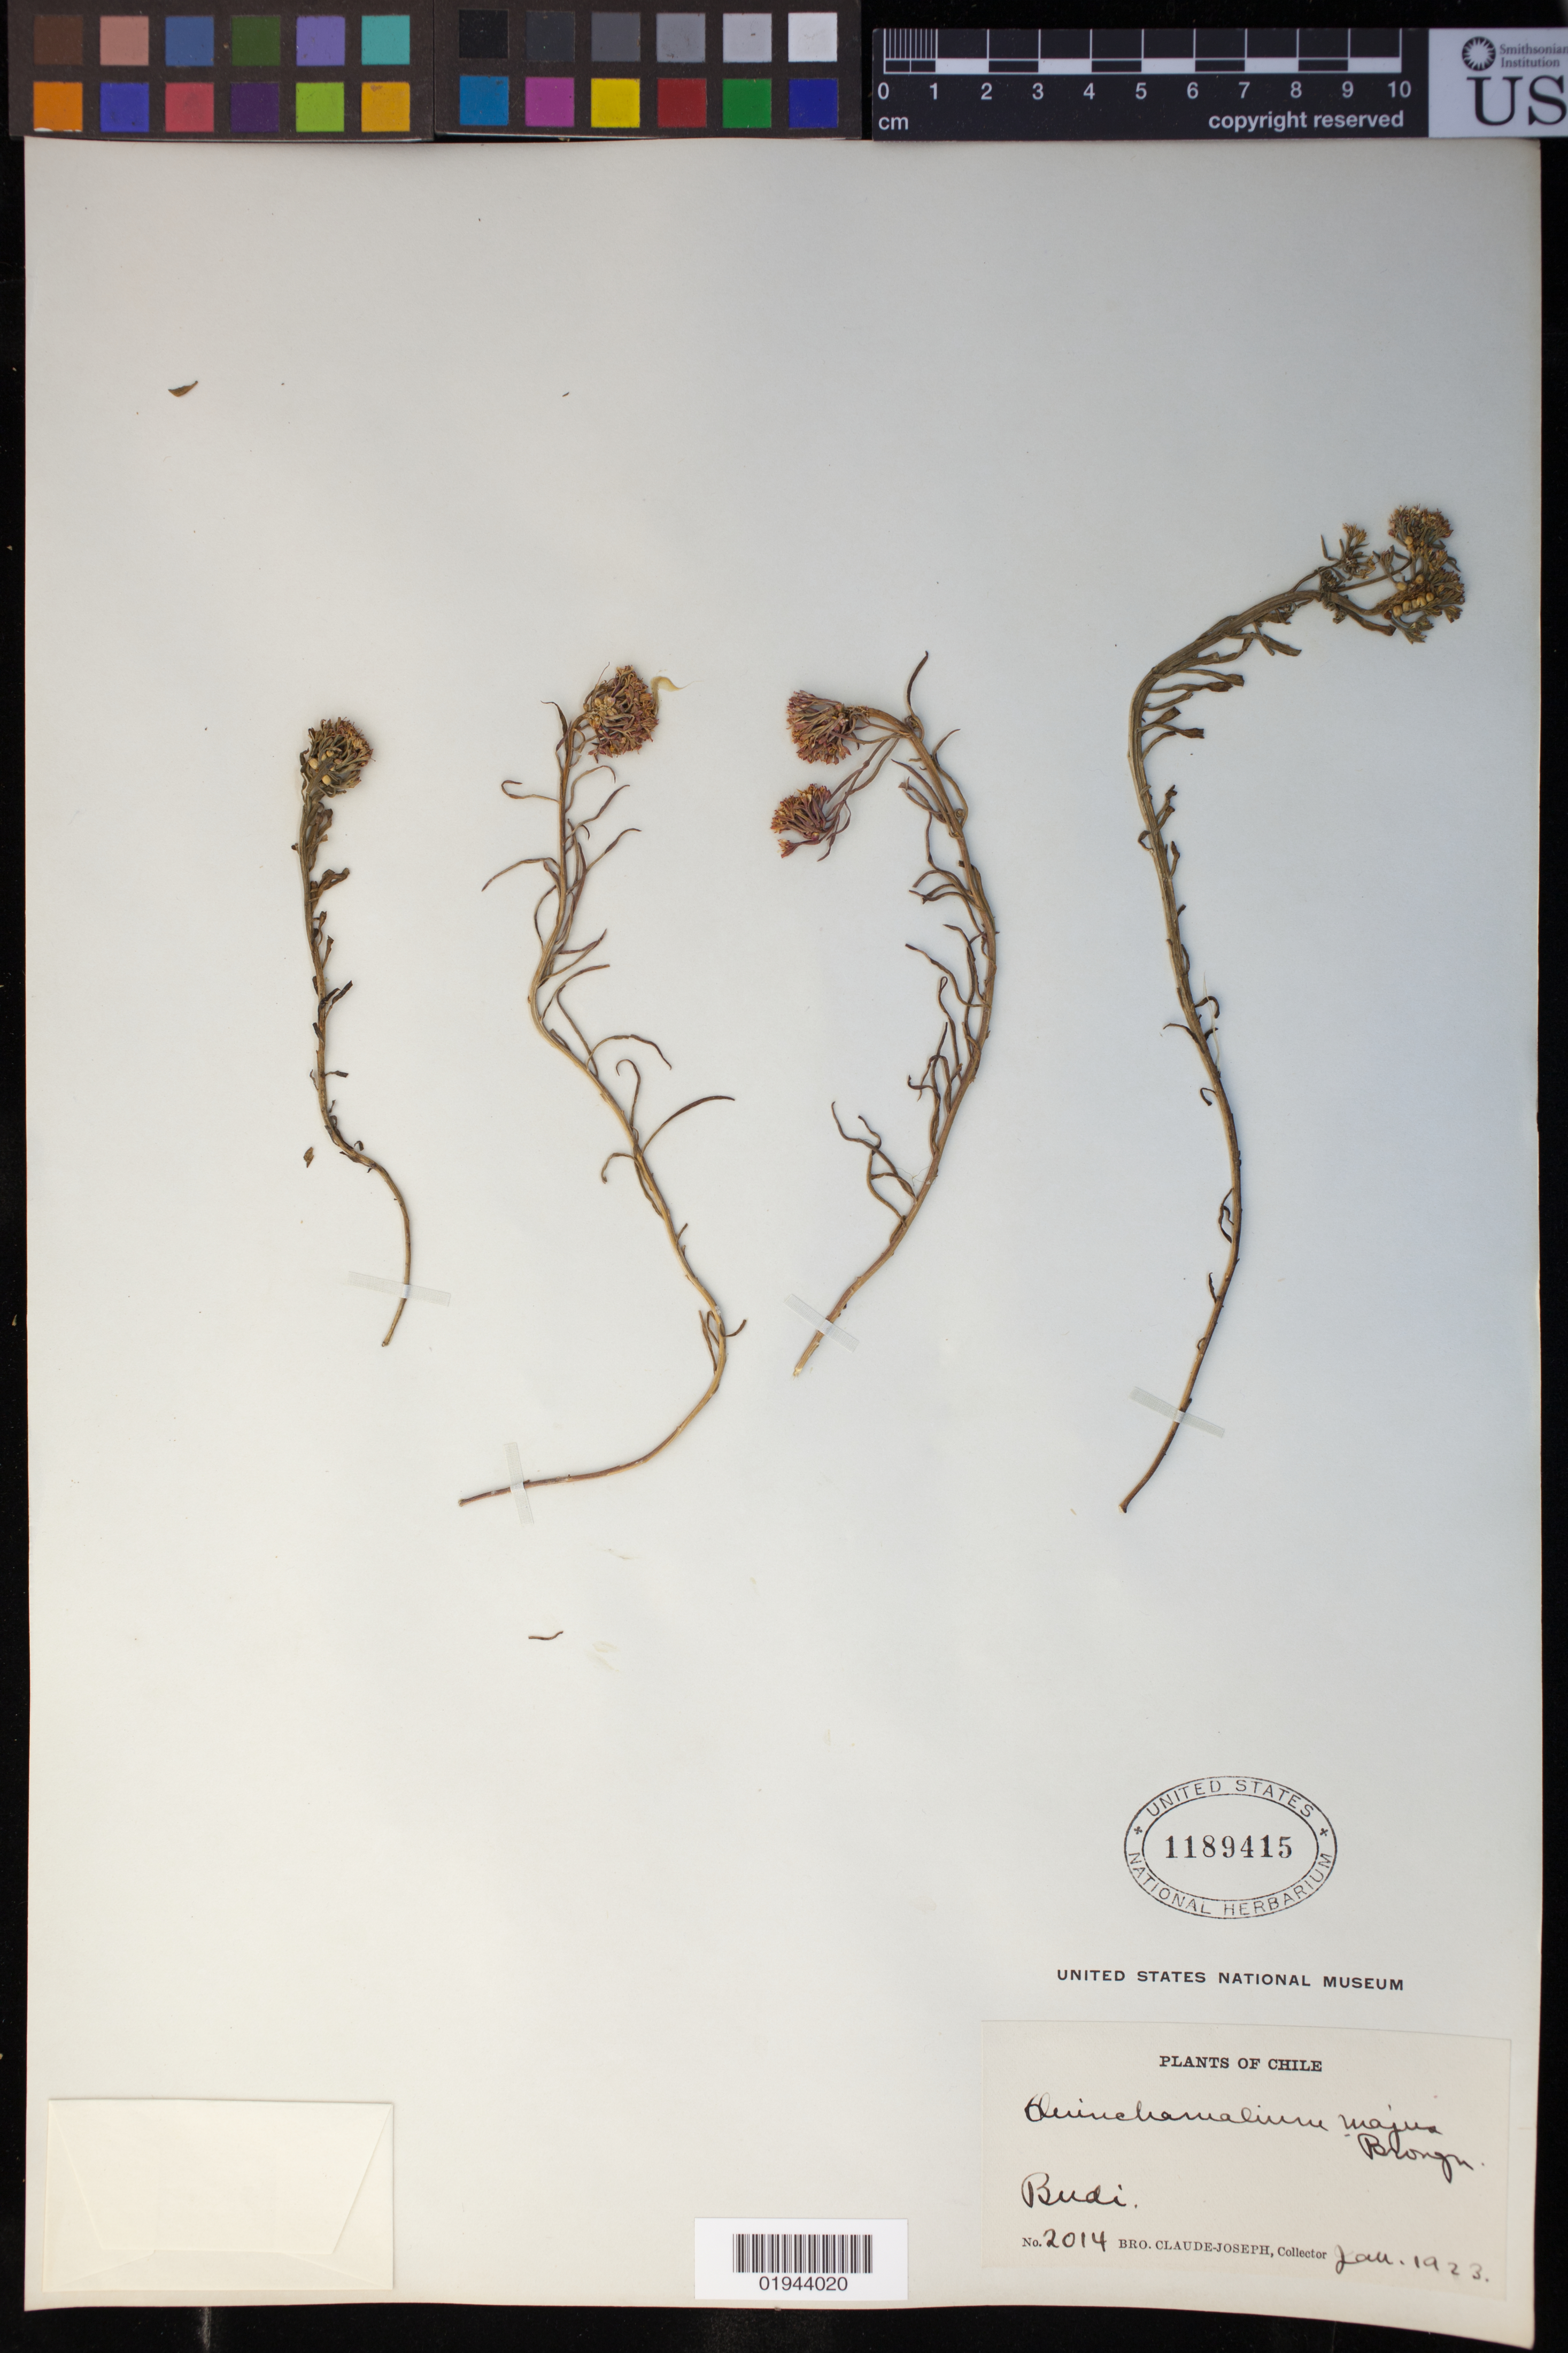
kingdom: Plantae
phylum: Tracheophyta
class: Magnoliopsida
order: Santalales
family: Schoepfiaceae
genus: Quinchamalium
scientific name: Quinchamalium majus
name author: Brongn.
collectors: Bro. Claude-Joseph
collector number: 2014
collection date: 1923-01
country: Chile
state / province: Araucanía (IX)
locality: Budi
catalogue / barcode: US 1189415